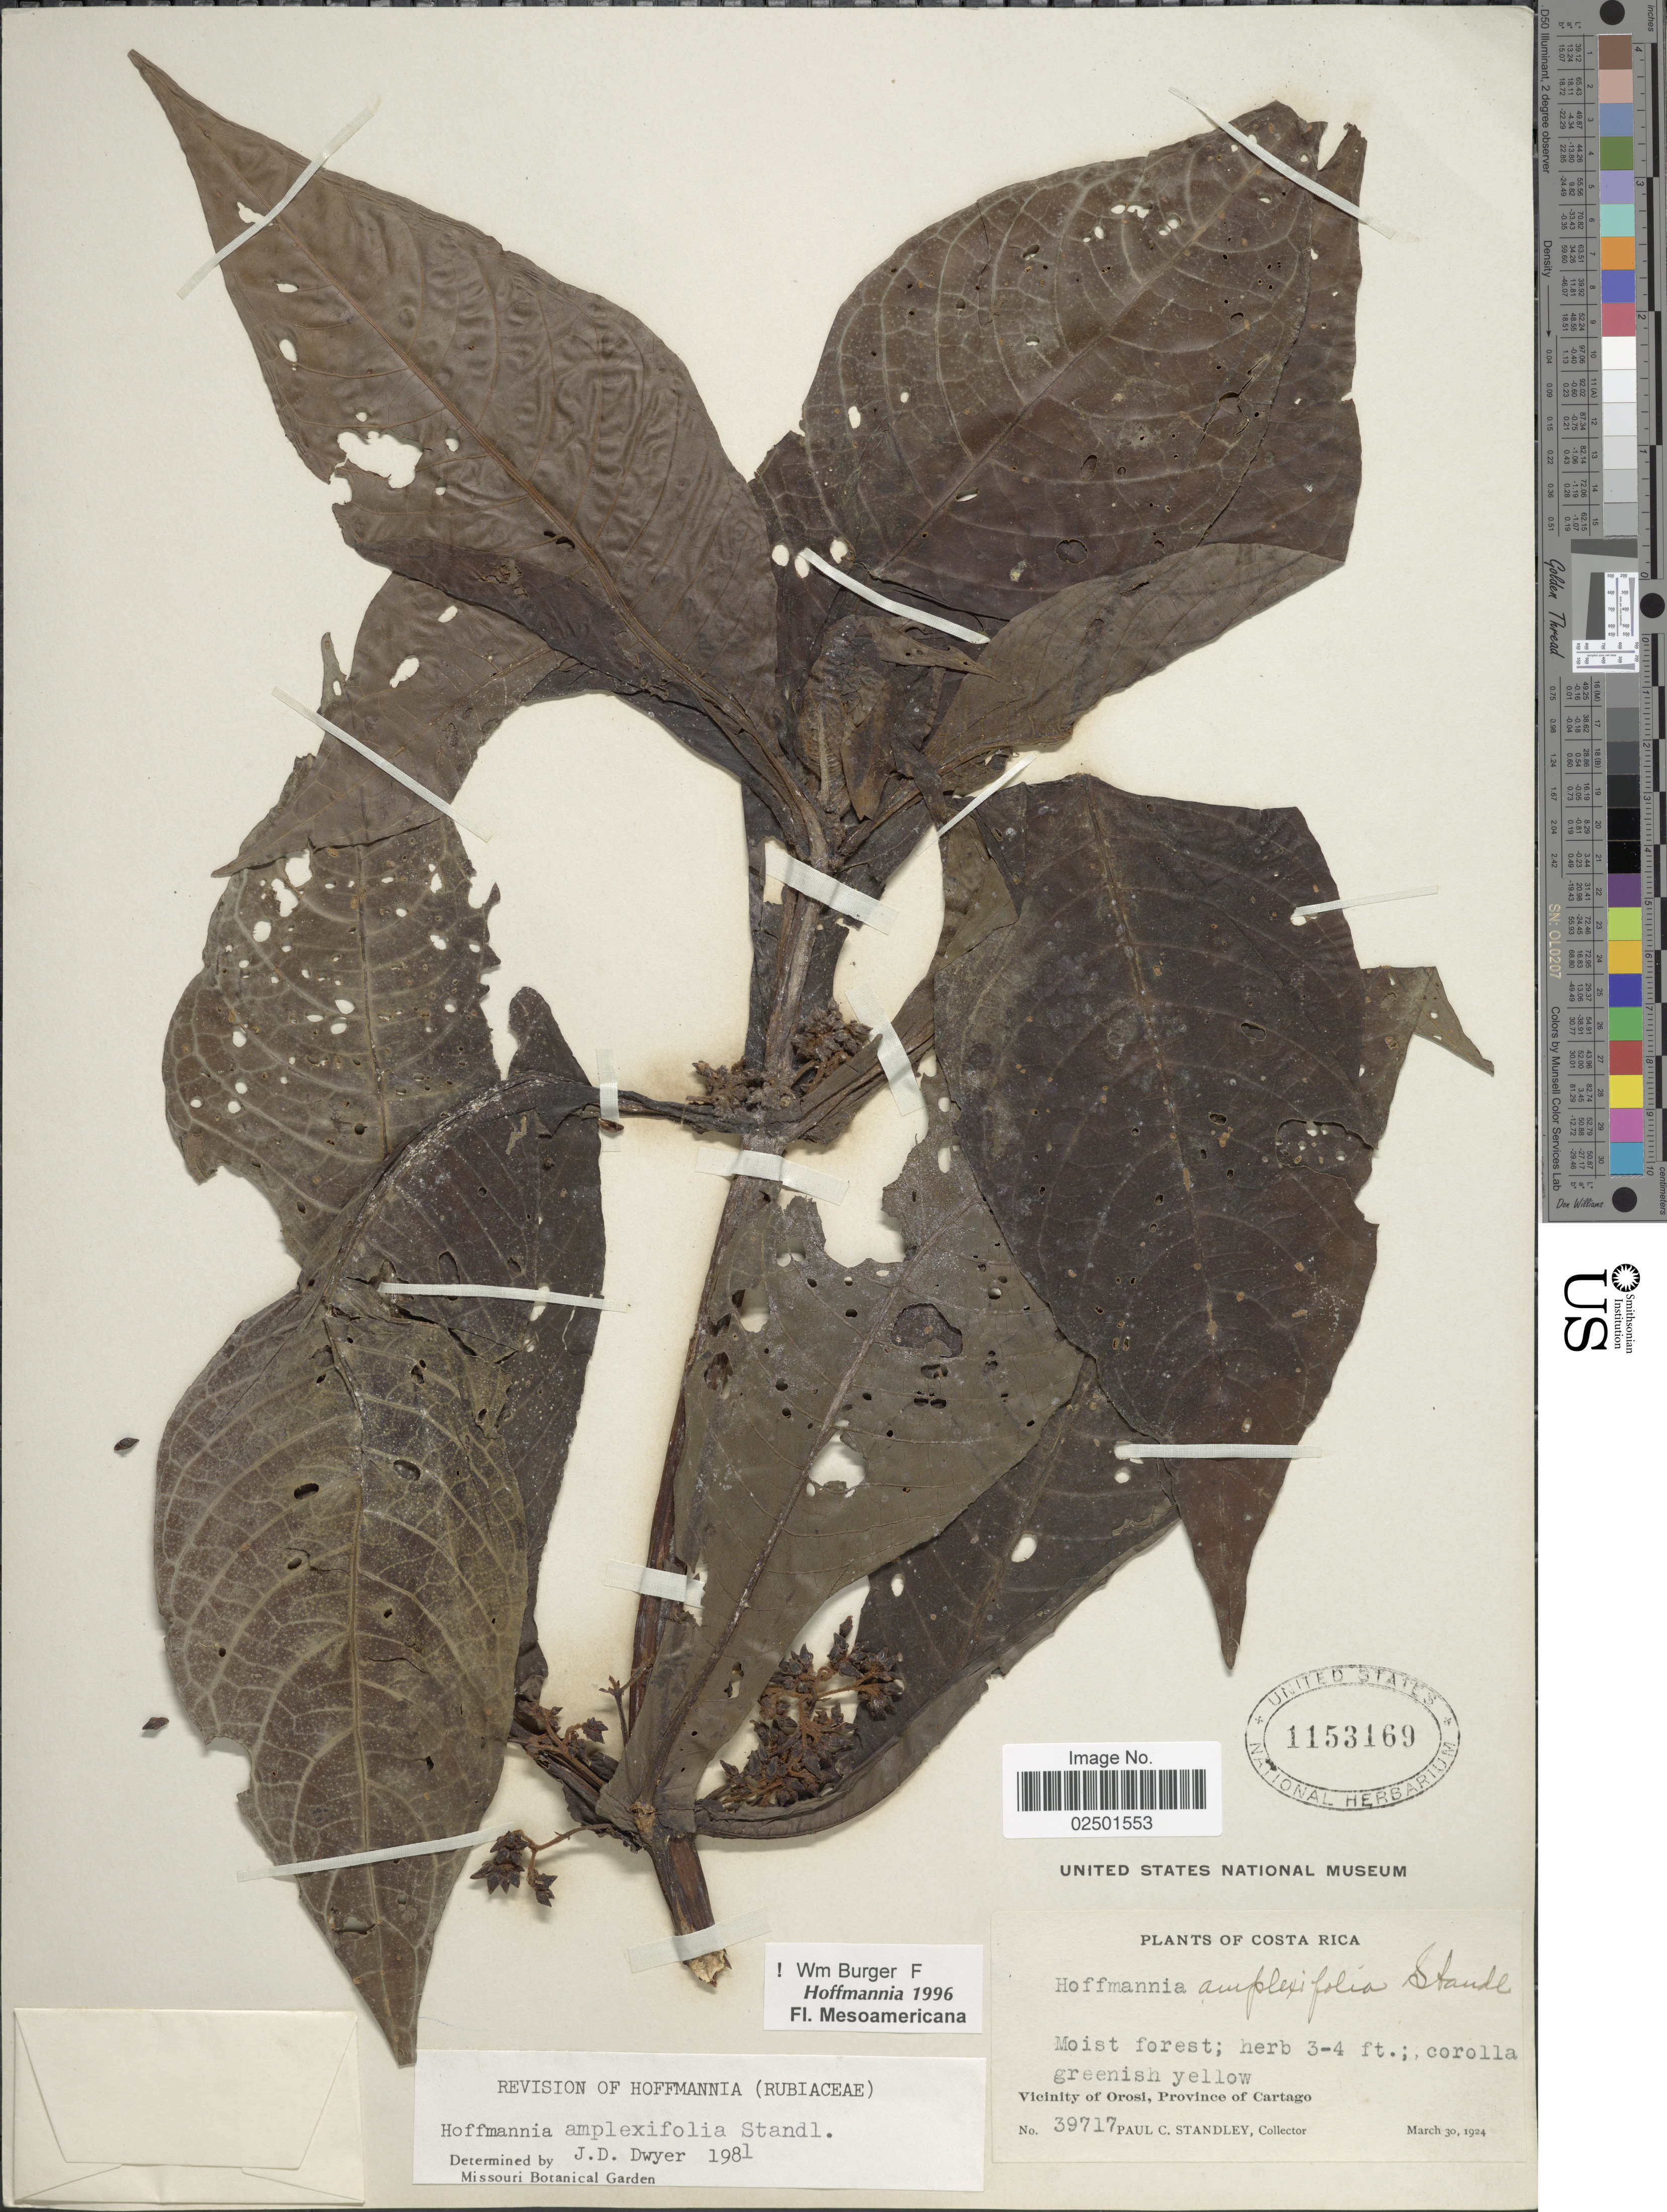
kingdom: Plantae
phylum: Tracheophyta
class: Magnoliopsida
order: Gentianales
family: Rubiaceae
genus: Hoffmannia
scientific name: Hoffmannia amplexifolia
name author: Standl.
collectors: P. C. Standley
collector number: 39717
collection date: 1924-03-30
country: Costa Rica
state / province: Cartago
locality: Vicinity of Orosi.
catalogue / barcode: US 1153169